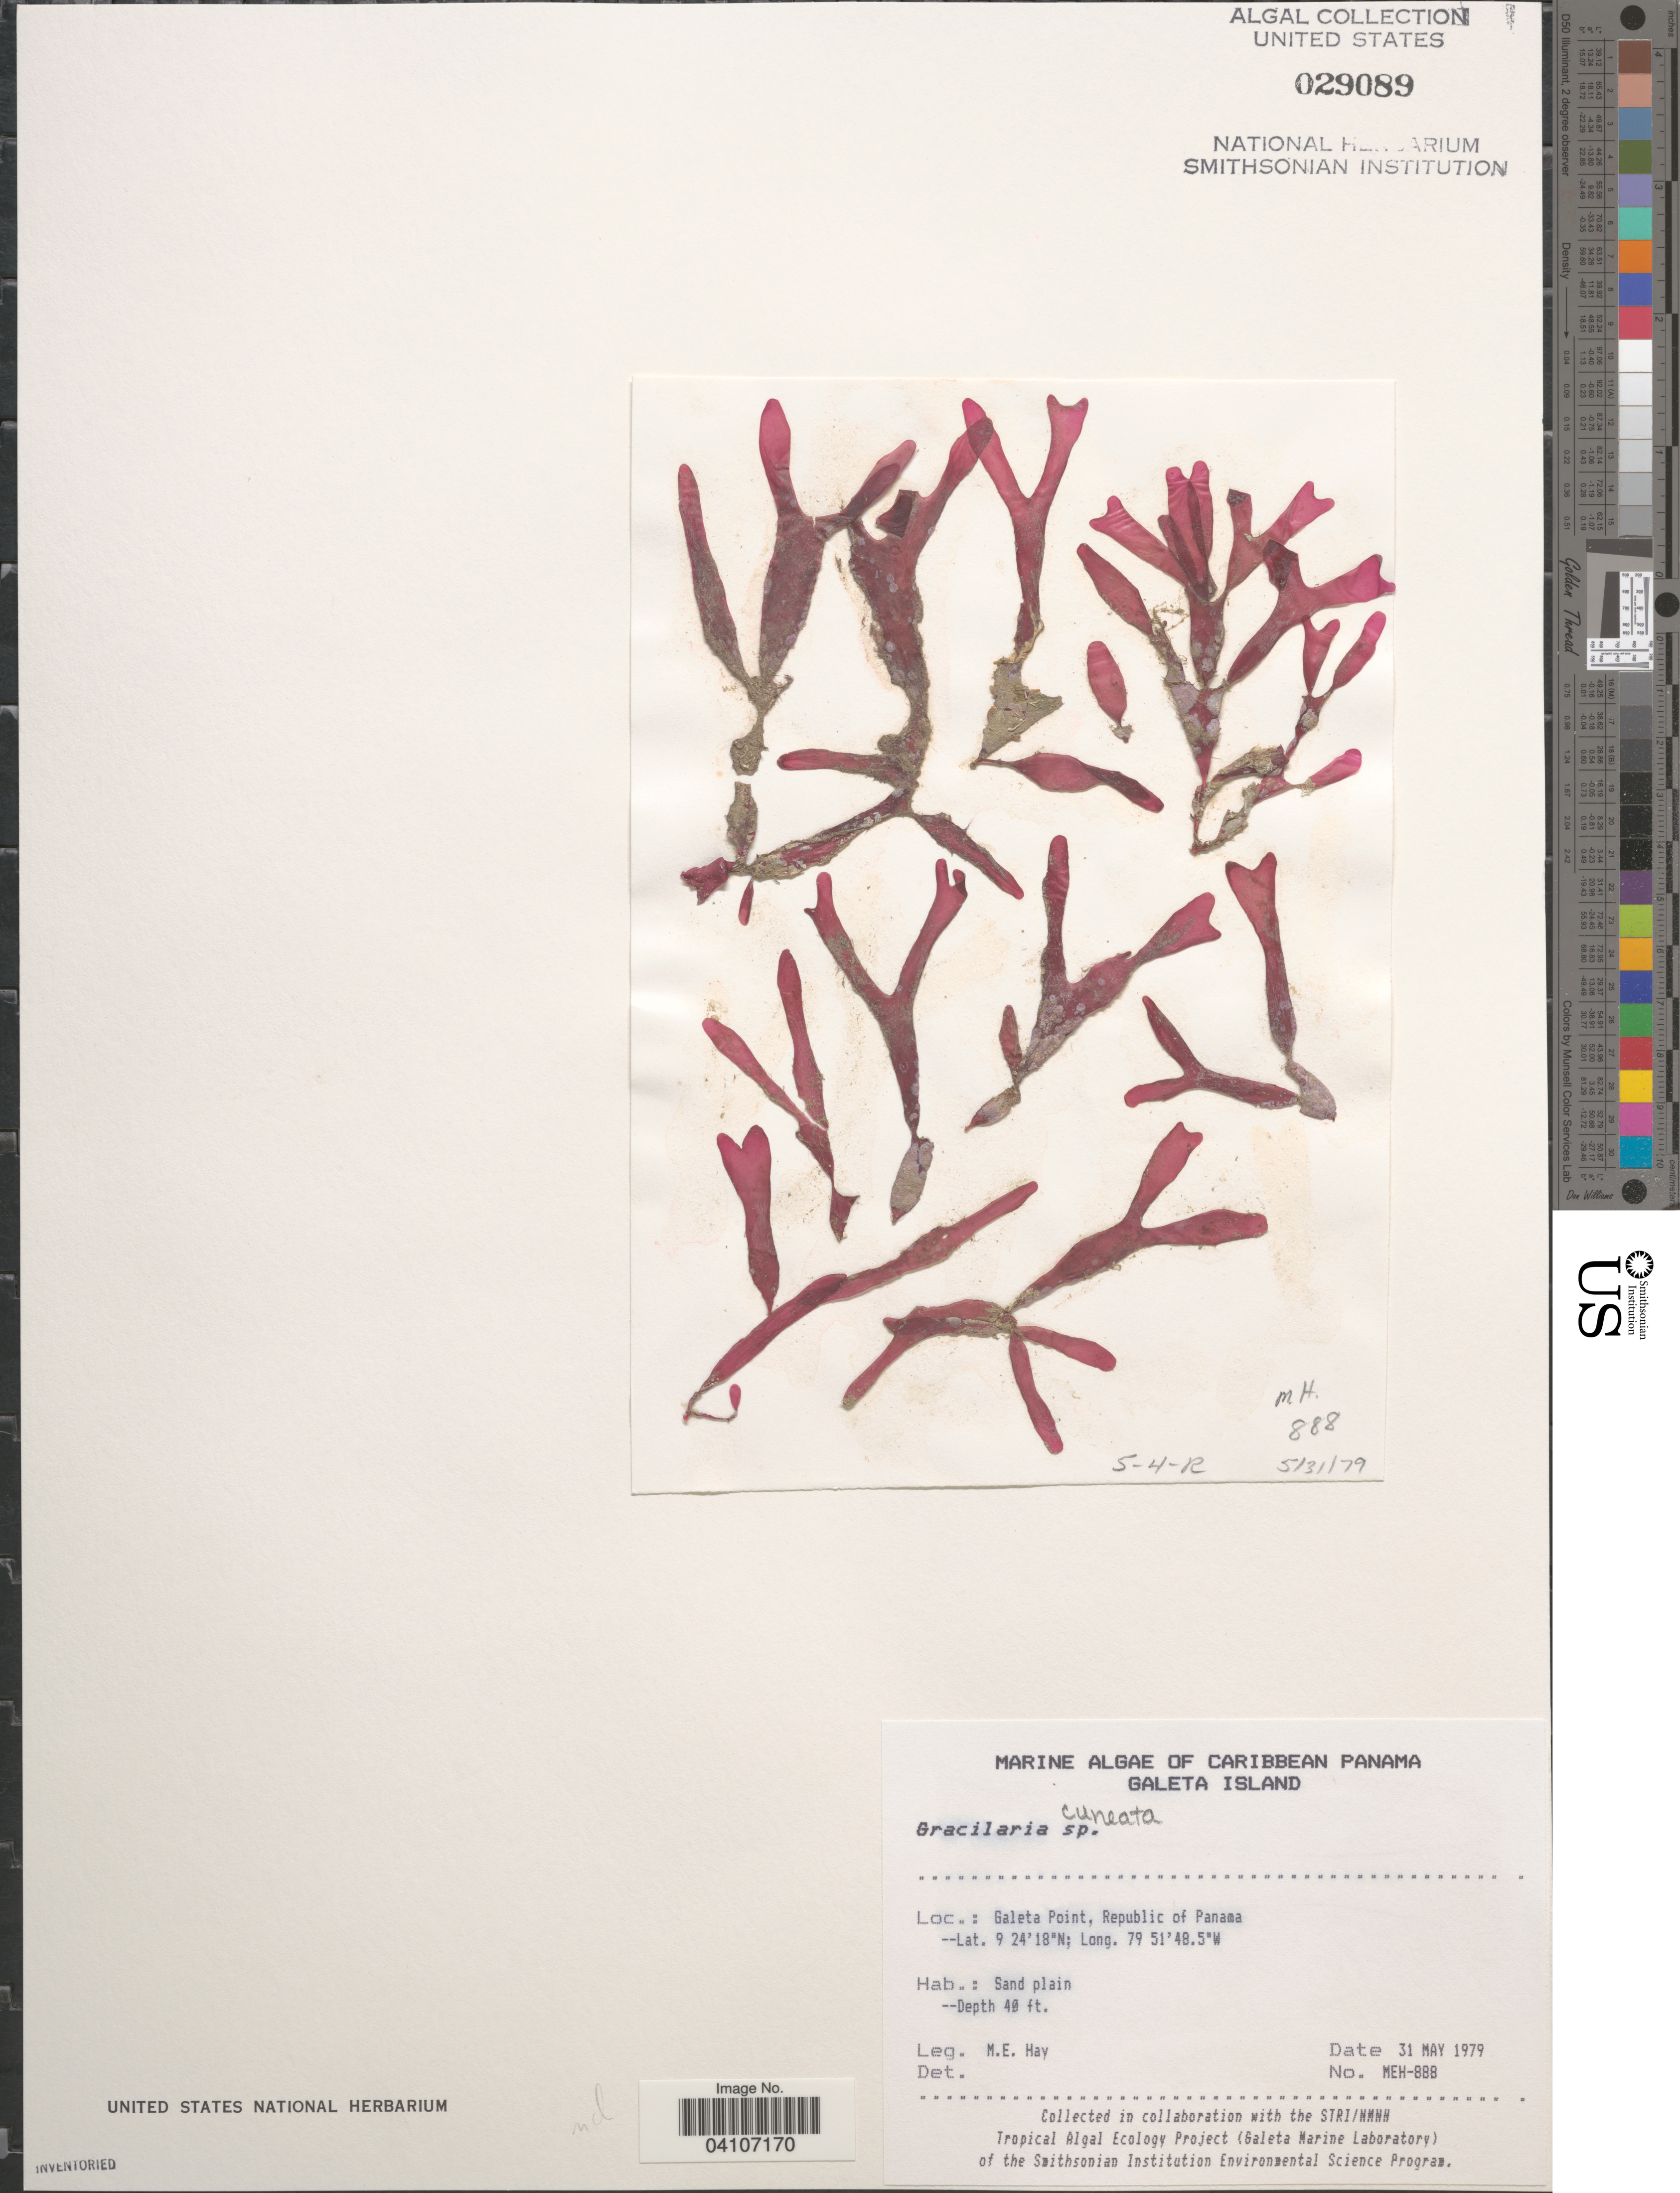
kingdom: Plantae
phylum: Rhodophyta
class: Florideophyceae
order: Gracilariales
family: Gracilariaceae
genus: Gracilaria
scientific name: Gracilaria cuneata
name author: Aresch.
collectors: M. E. Hay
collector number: MEH-888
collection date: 1979-05-31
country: Panama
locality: Caribbean Panama. Galeta Island. Galeta Point, Republic of Panama.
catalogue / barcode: US 29089